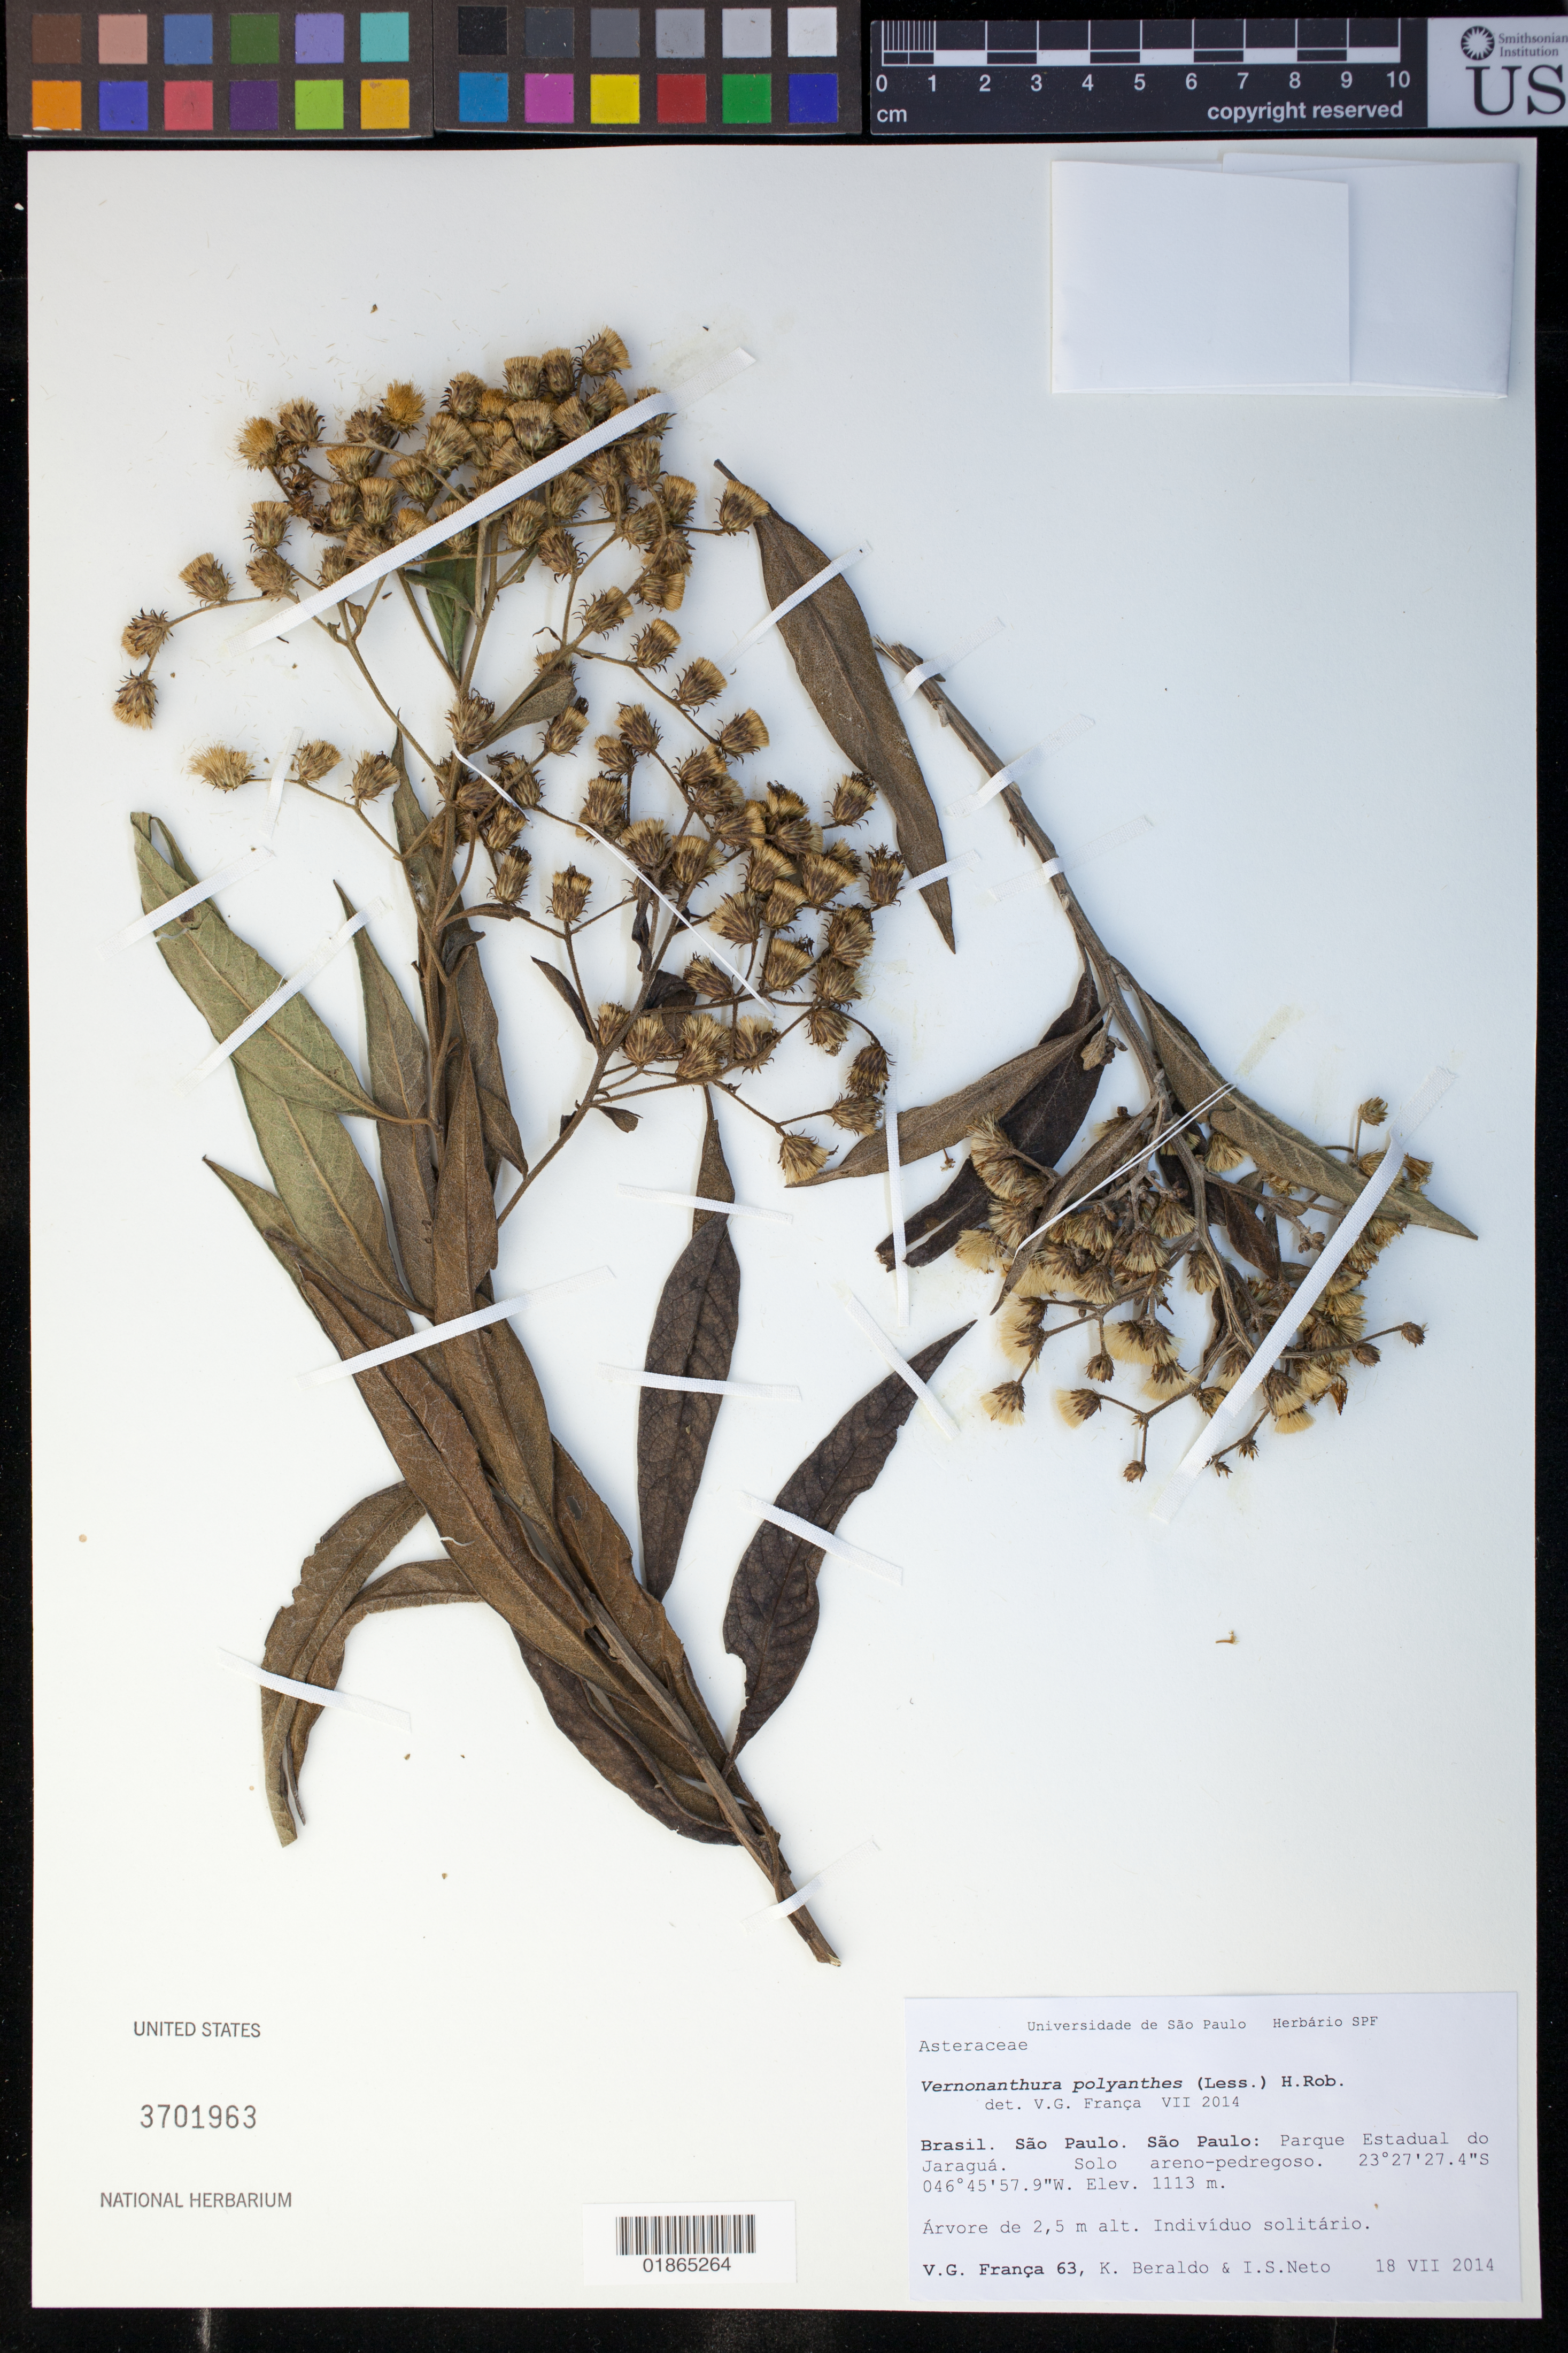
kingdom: Plantae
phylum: Tracheophyta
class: Magnoliopsida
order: Asterales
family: Asteraceae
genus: Vernonanthura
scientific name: Vernonanthura polyanthes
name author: (Spreng.) A.J. Vega & Dematt.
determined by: França, V. G.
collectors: V. França & K. Beraldo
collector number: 63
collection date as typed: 18 VII 2014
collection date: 2014-07-18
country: Brazil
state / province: São Paulo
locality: São Paulo: Parque Estadual do Jaraguá.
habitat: Solo areno-pedregoso.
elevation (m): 1113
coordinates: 23 27 27.4 S, 046 45 57.9 W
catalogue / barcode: US 3701963